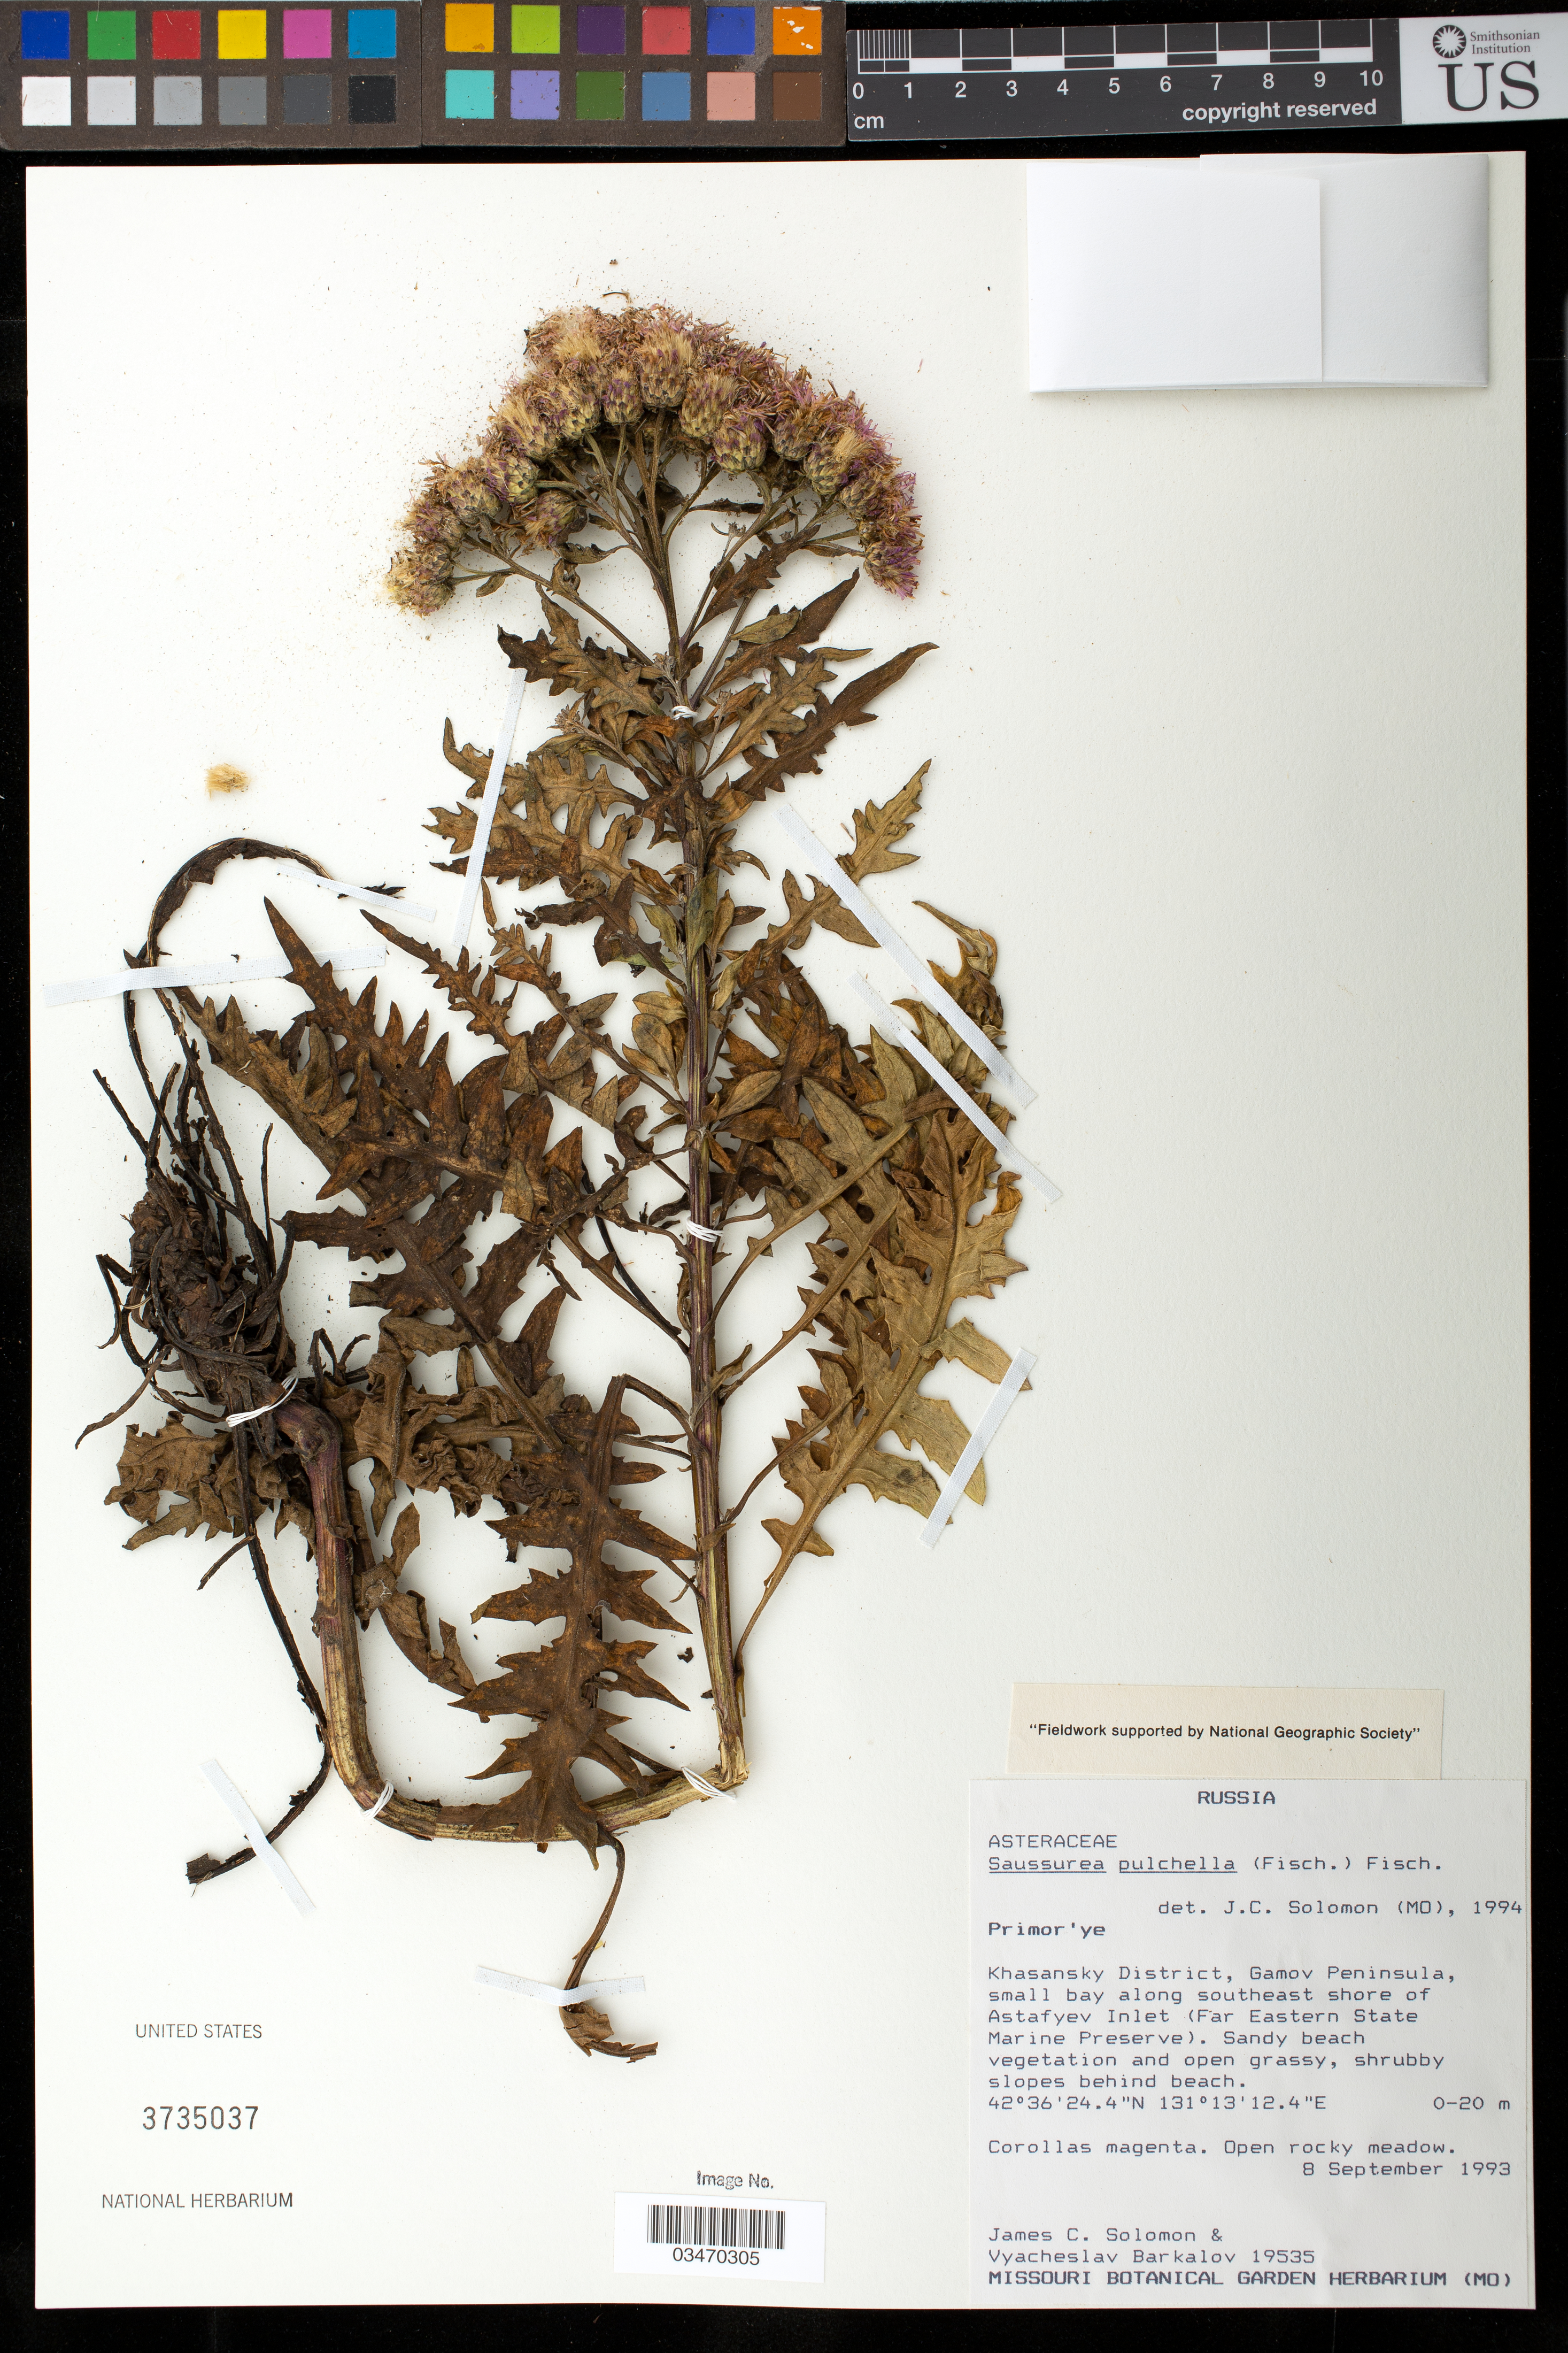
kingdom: Plantae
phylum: Tracheophyta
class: Magnoliopsida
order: Asterales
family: Asteraceae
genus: Saussurea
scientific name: Saussurea pulchella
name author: (Fisch.) Fisch.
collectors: J. C. Solomon & V. Barkalov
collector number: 19535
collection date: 1993-09-08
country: Russian Federation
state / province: Primorsky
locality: Khasansky District, Gamov Peninsula, small bay along SE shore of Astafyev Inlet (Far Eastern State marine Preserve)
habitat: Open rocky meadow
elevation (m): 0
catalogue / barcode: US 3735037